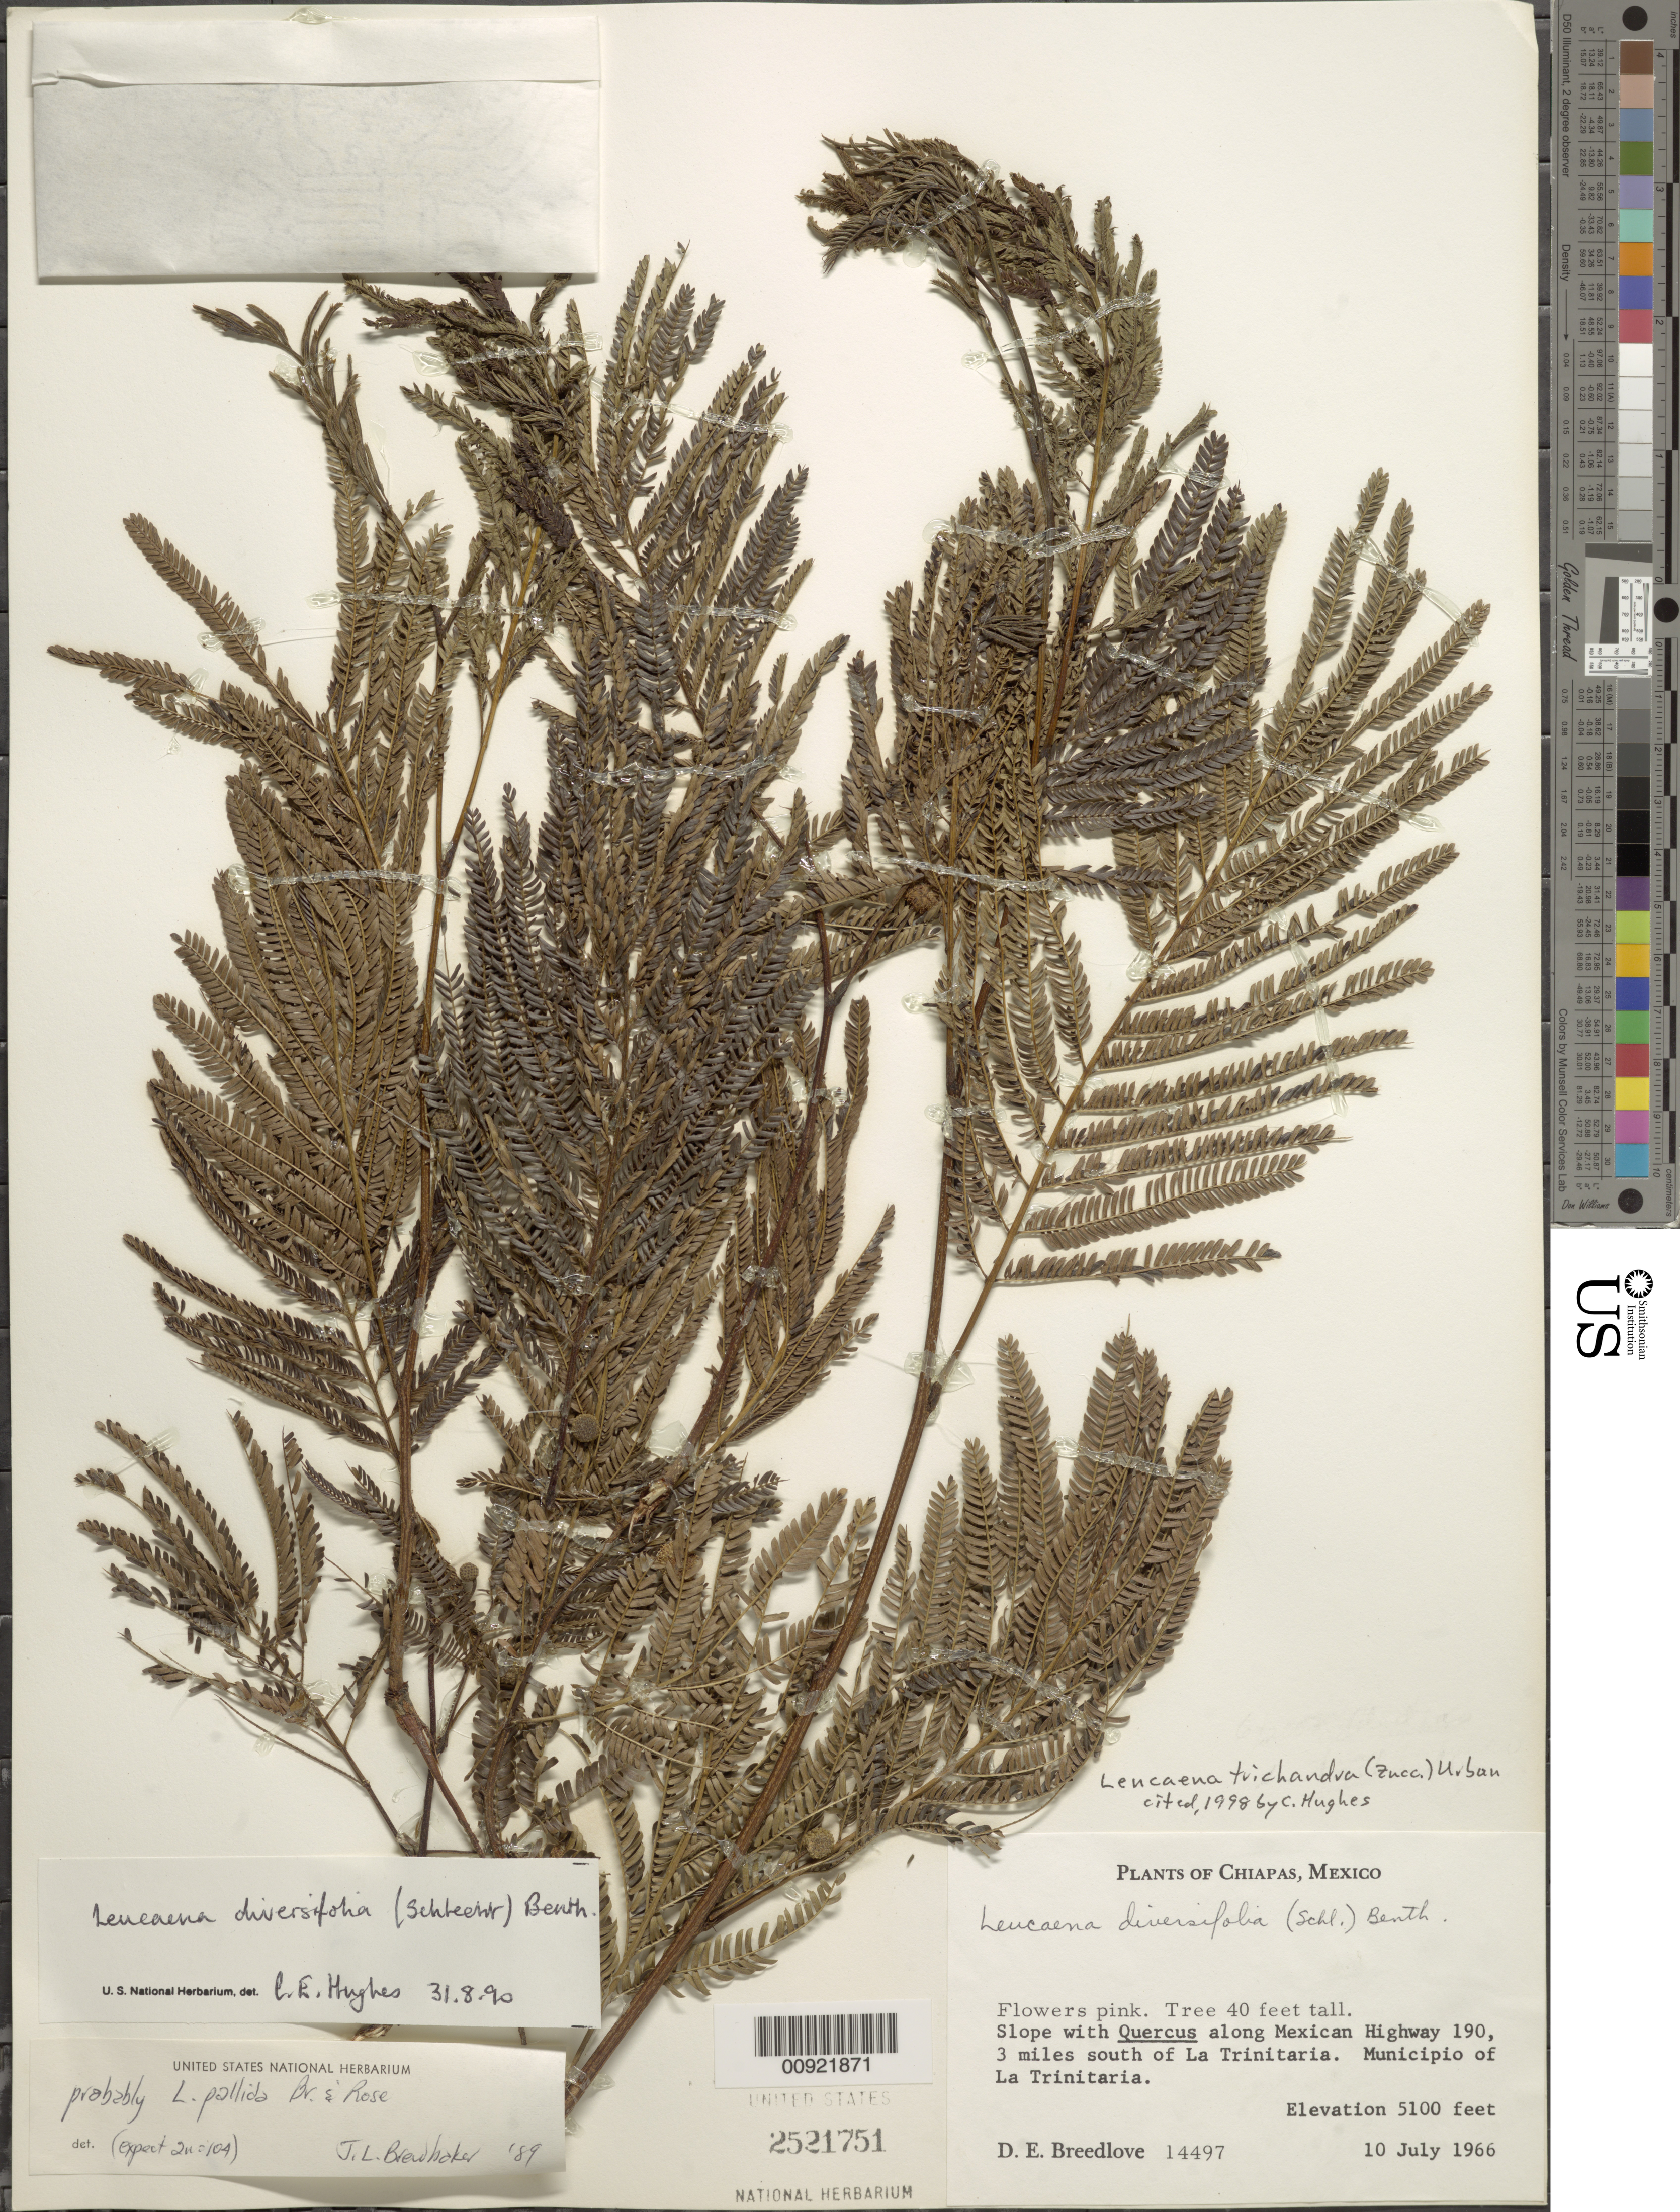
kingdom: Plantae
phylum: Tracheophyta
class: Magnoliopsida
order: Fabales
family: Fabaceae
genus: Leucaena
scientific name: Leucaena trichandra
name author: (Zucc.) Urb.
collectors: D. E. Breedlove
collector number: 14497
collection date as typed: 10 Jul 1966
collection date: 1966-07-10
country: Mexico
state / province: Chiapas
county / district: Trinitaria, La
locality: Along Mexican Highway 190, 3 miles south of La Trinitaria. Municipio of La Trinitaria, Chiapas.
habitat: Slope with Quercus.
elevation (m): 1554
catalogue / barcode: US 2521751